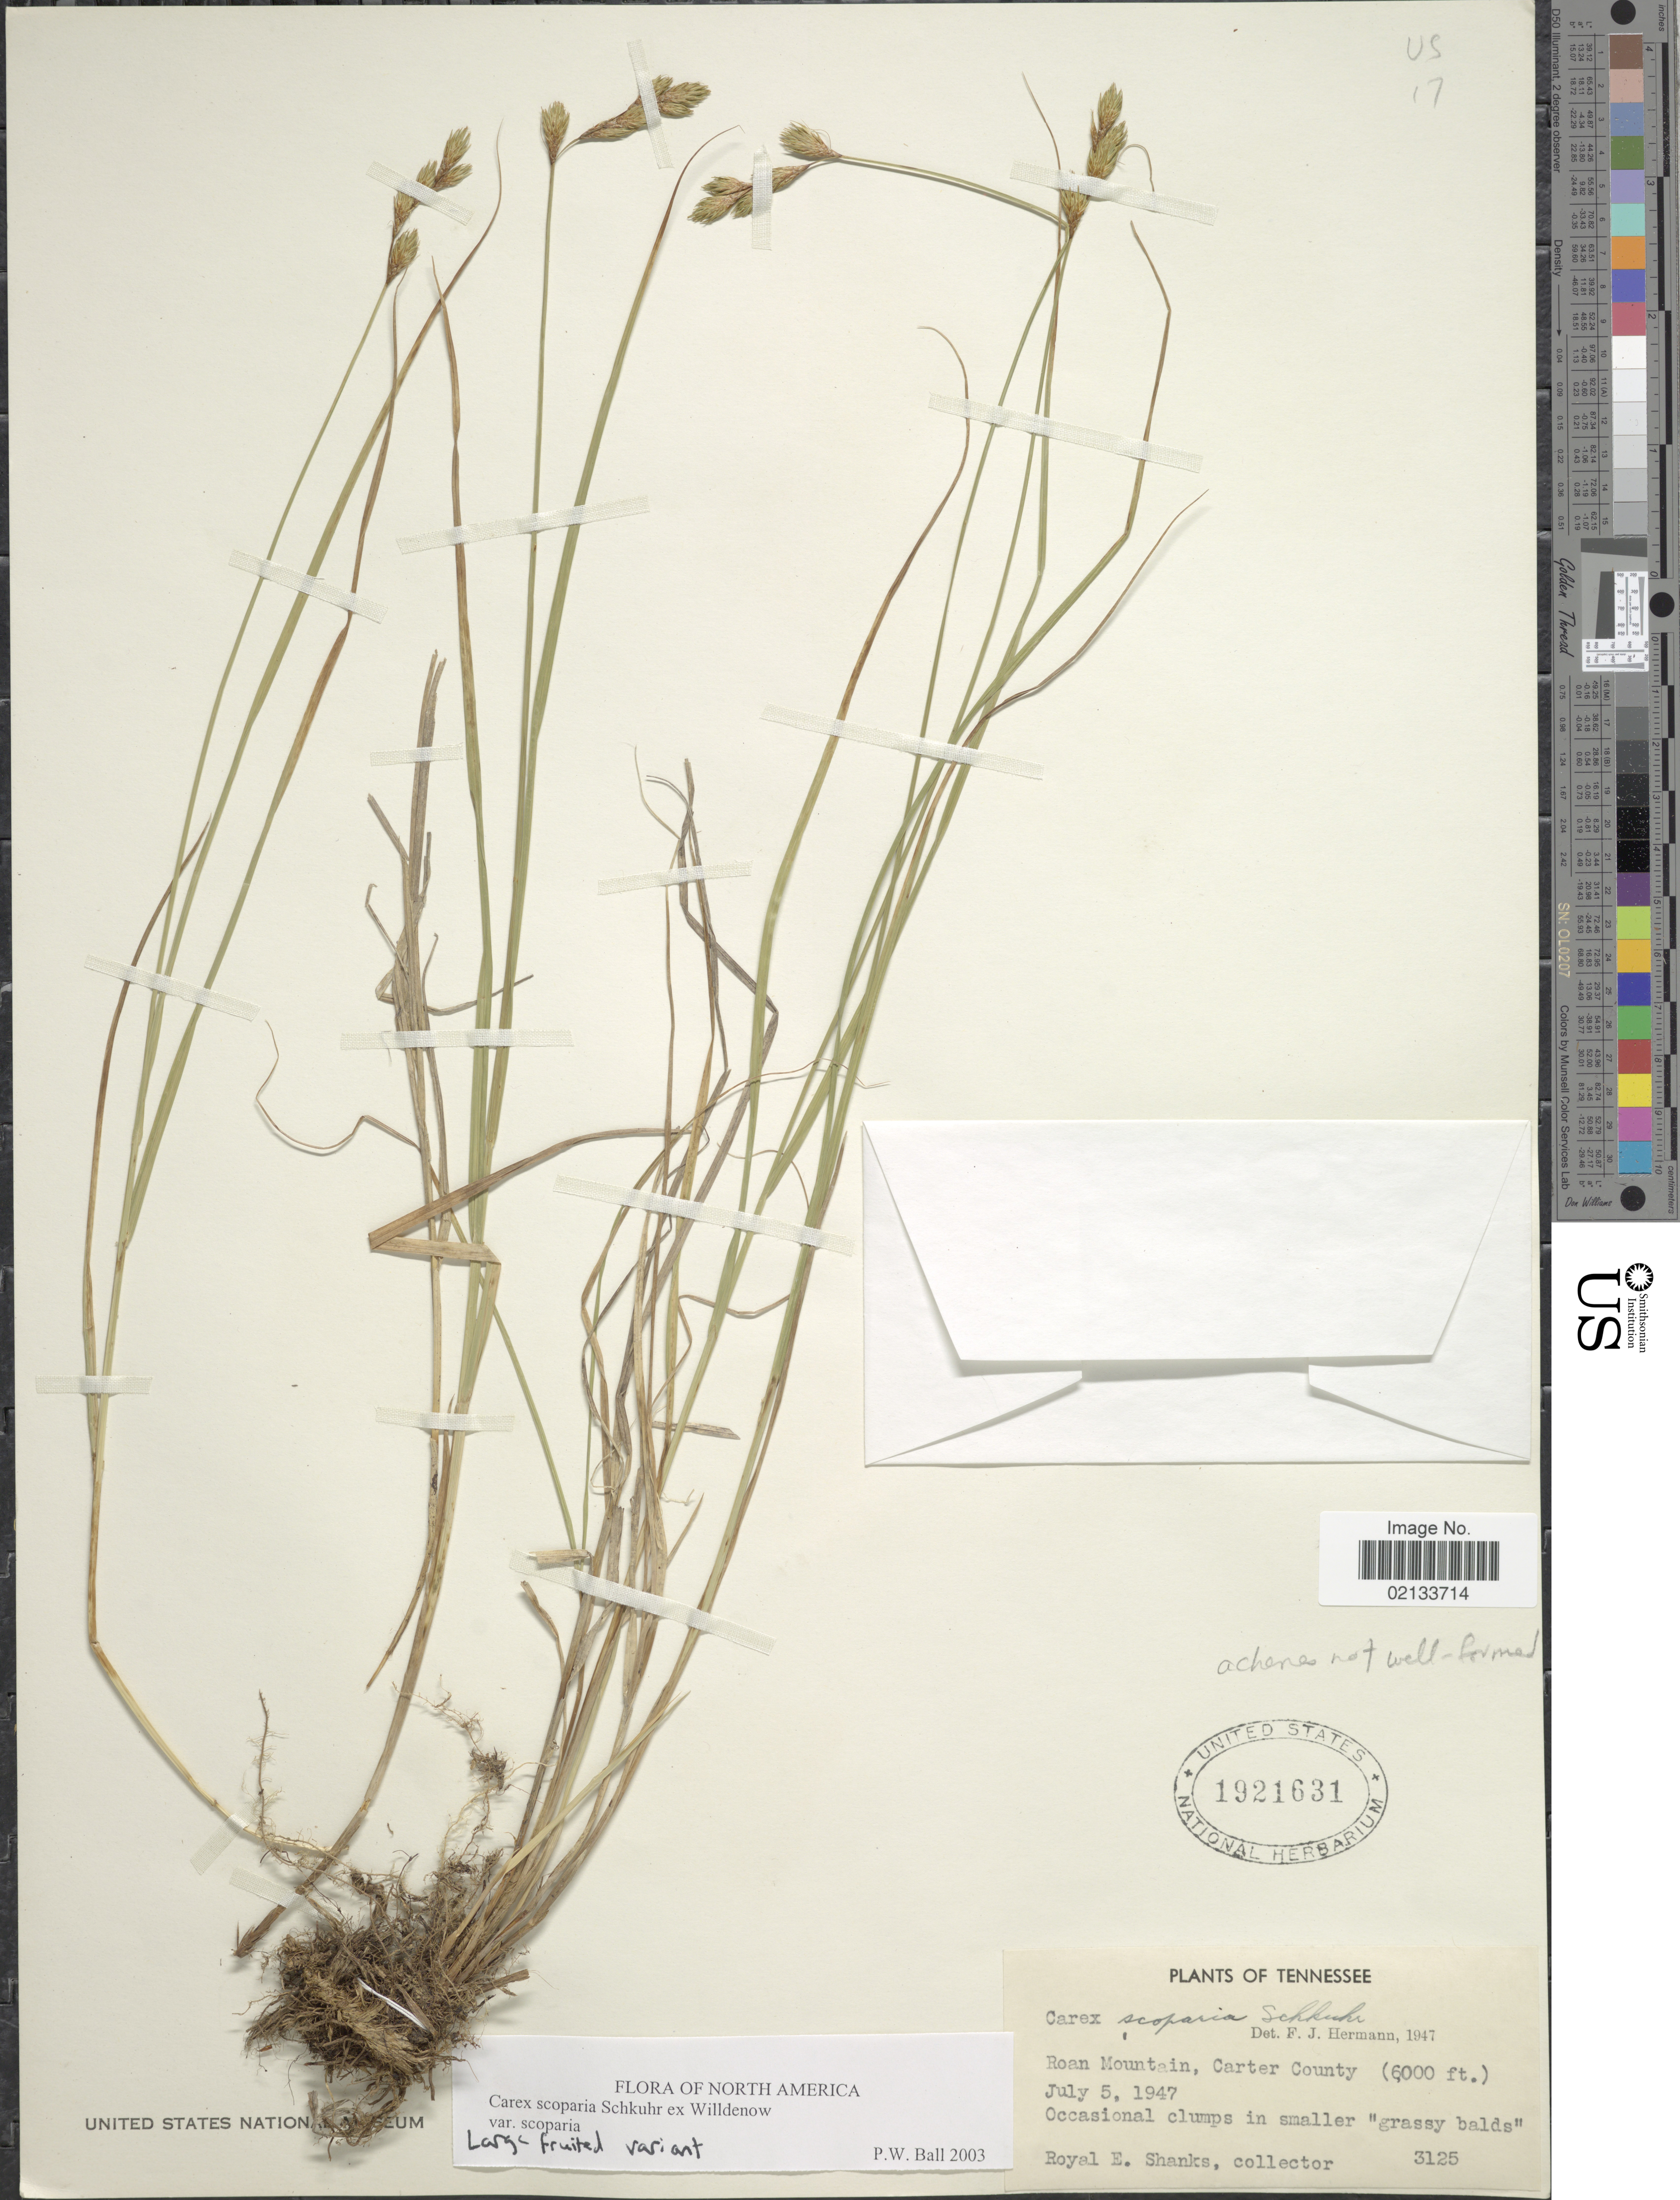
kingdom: Plantae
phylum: Tracheophyta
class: Liliopsida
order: Poales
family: Cyperaceae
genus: Carex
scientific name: Carex scoparia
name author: Schkuhr ex Willd.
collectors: R. Shanks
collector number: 3125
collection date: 1947-07-05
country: United States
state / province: Tennessee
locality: Roan Mountain, Carter County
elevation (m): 1829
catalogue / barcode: US 1921631